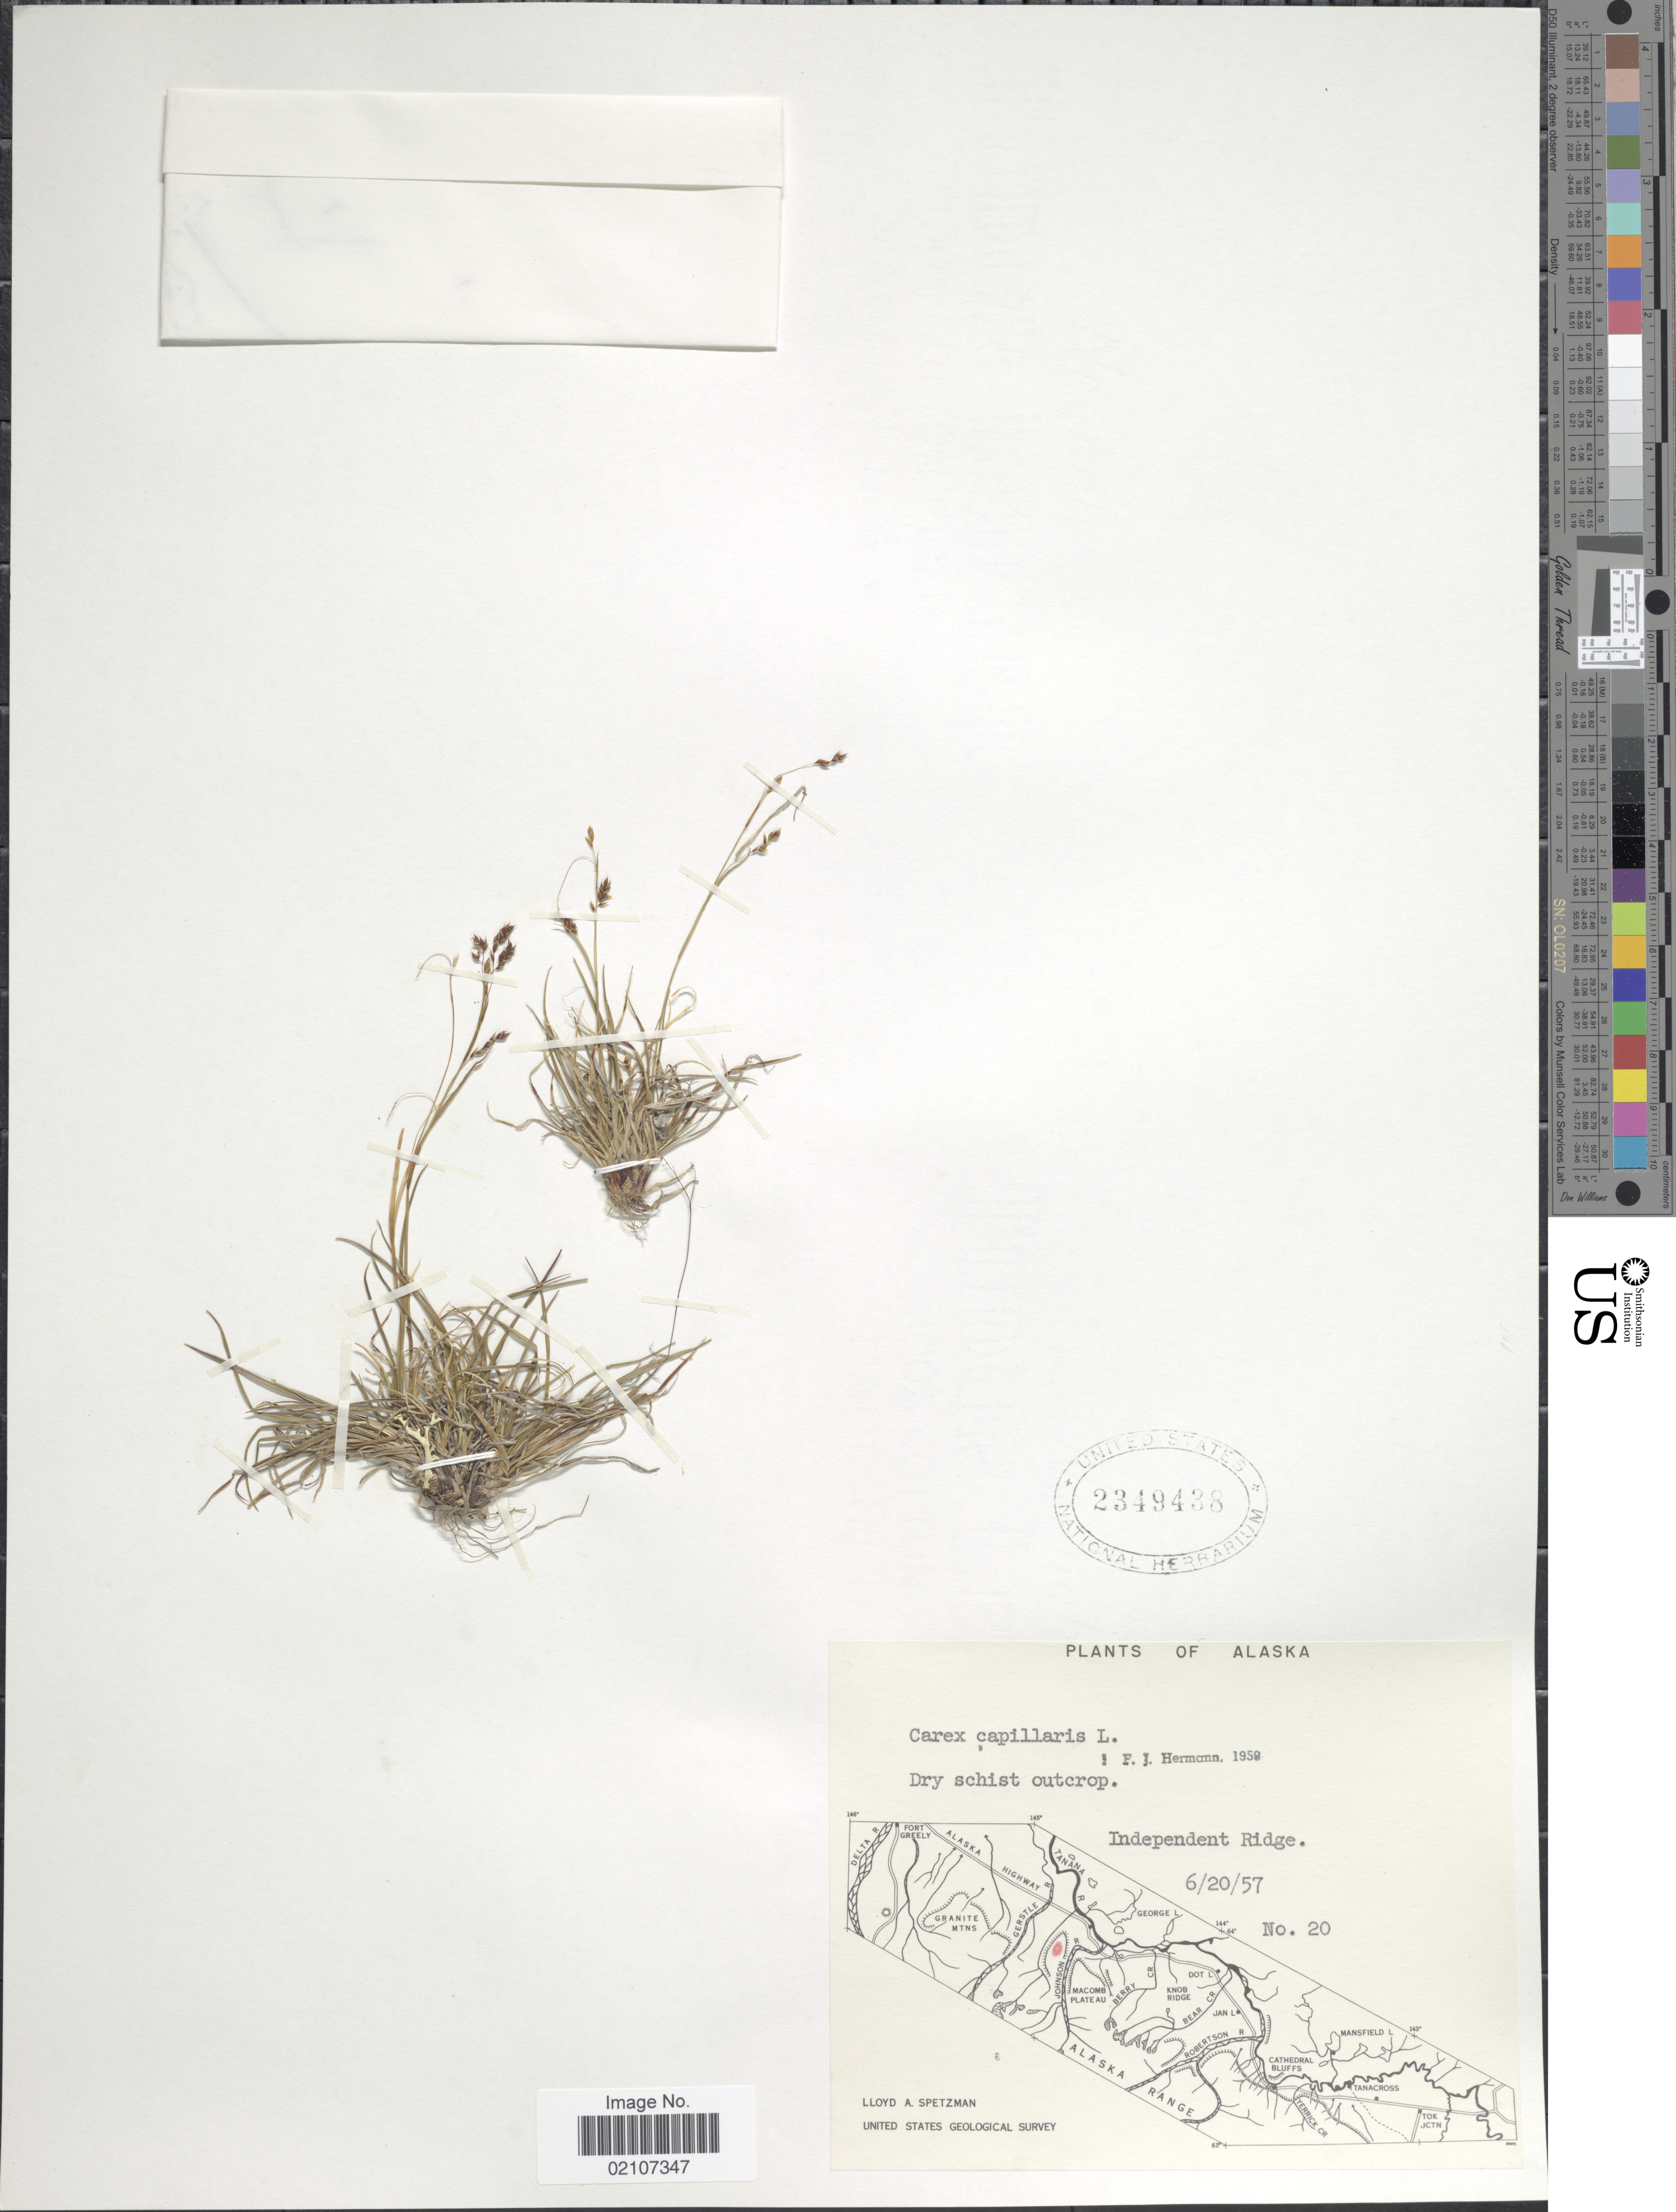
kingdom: Plantae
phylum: Tracheophyta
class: Liliopsida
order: Poales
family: Cyperaceae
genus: Carex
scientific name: Carex capillaris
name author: L.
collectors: L. Spetzman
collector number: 20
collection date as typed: Transcribed d/m/y: 20/6/57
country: United States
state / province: Alaska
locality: Independent Ridge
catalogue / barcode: US 2349438